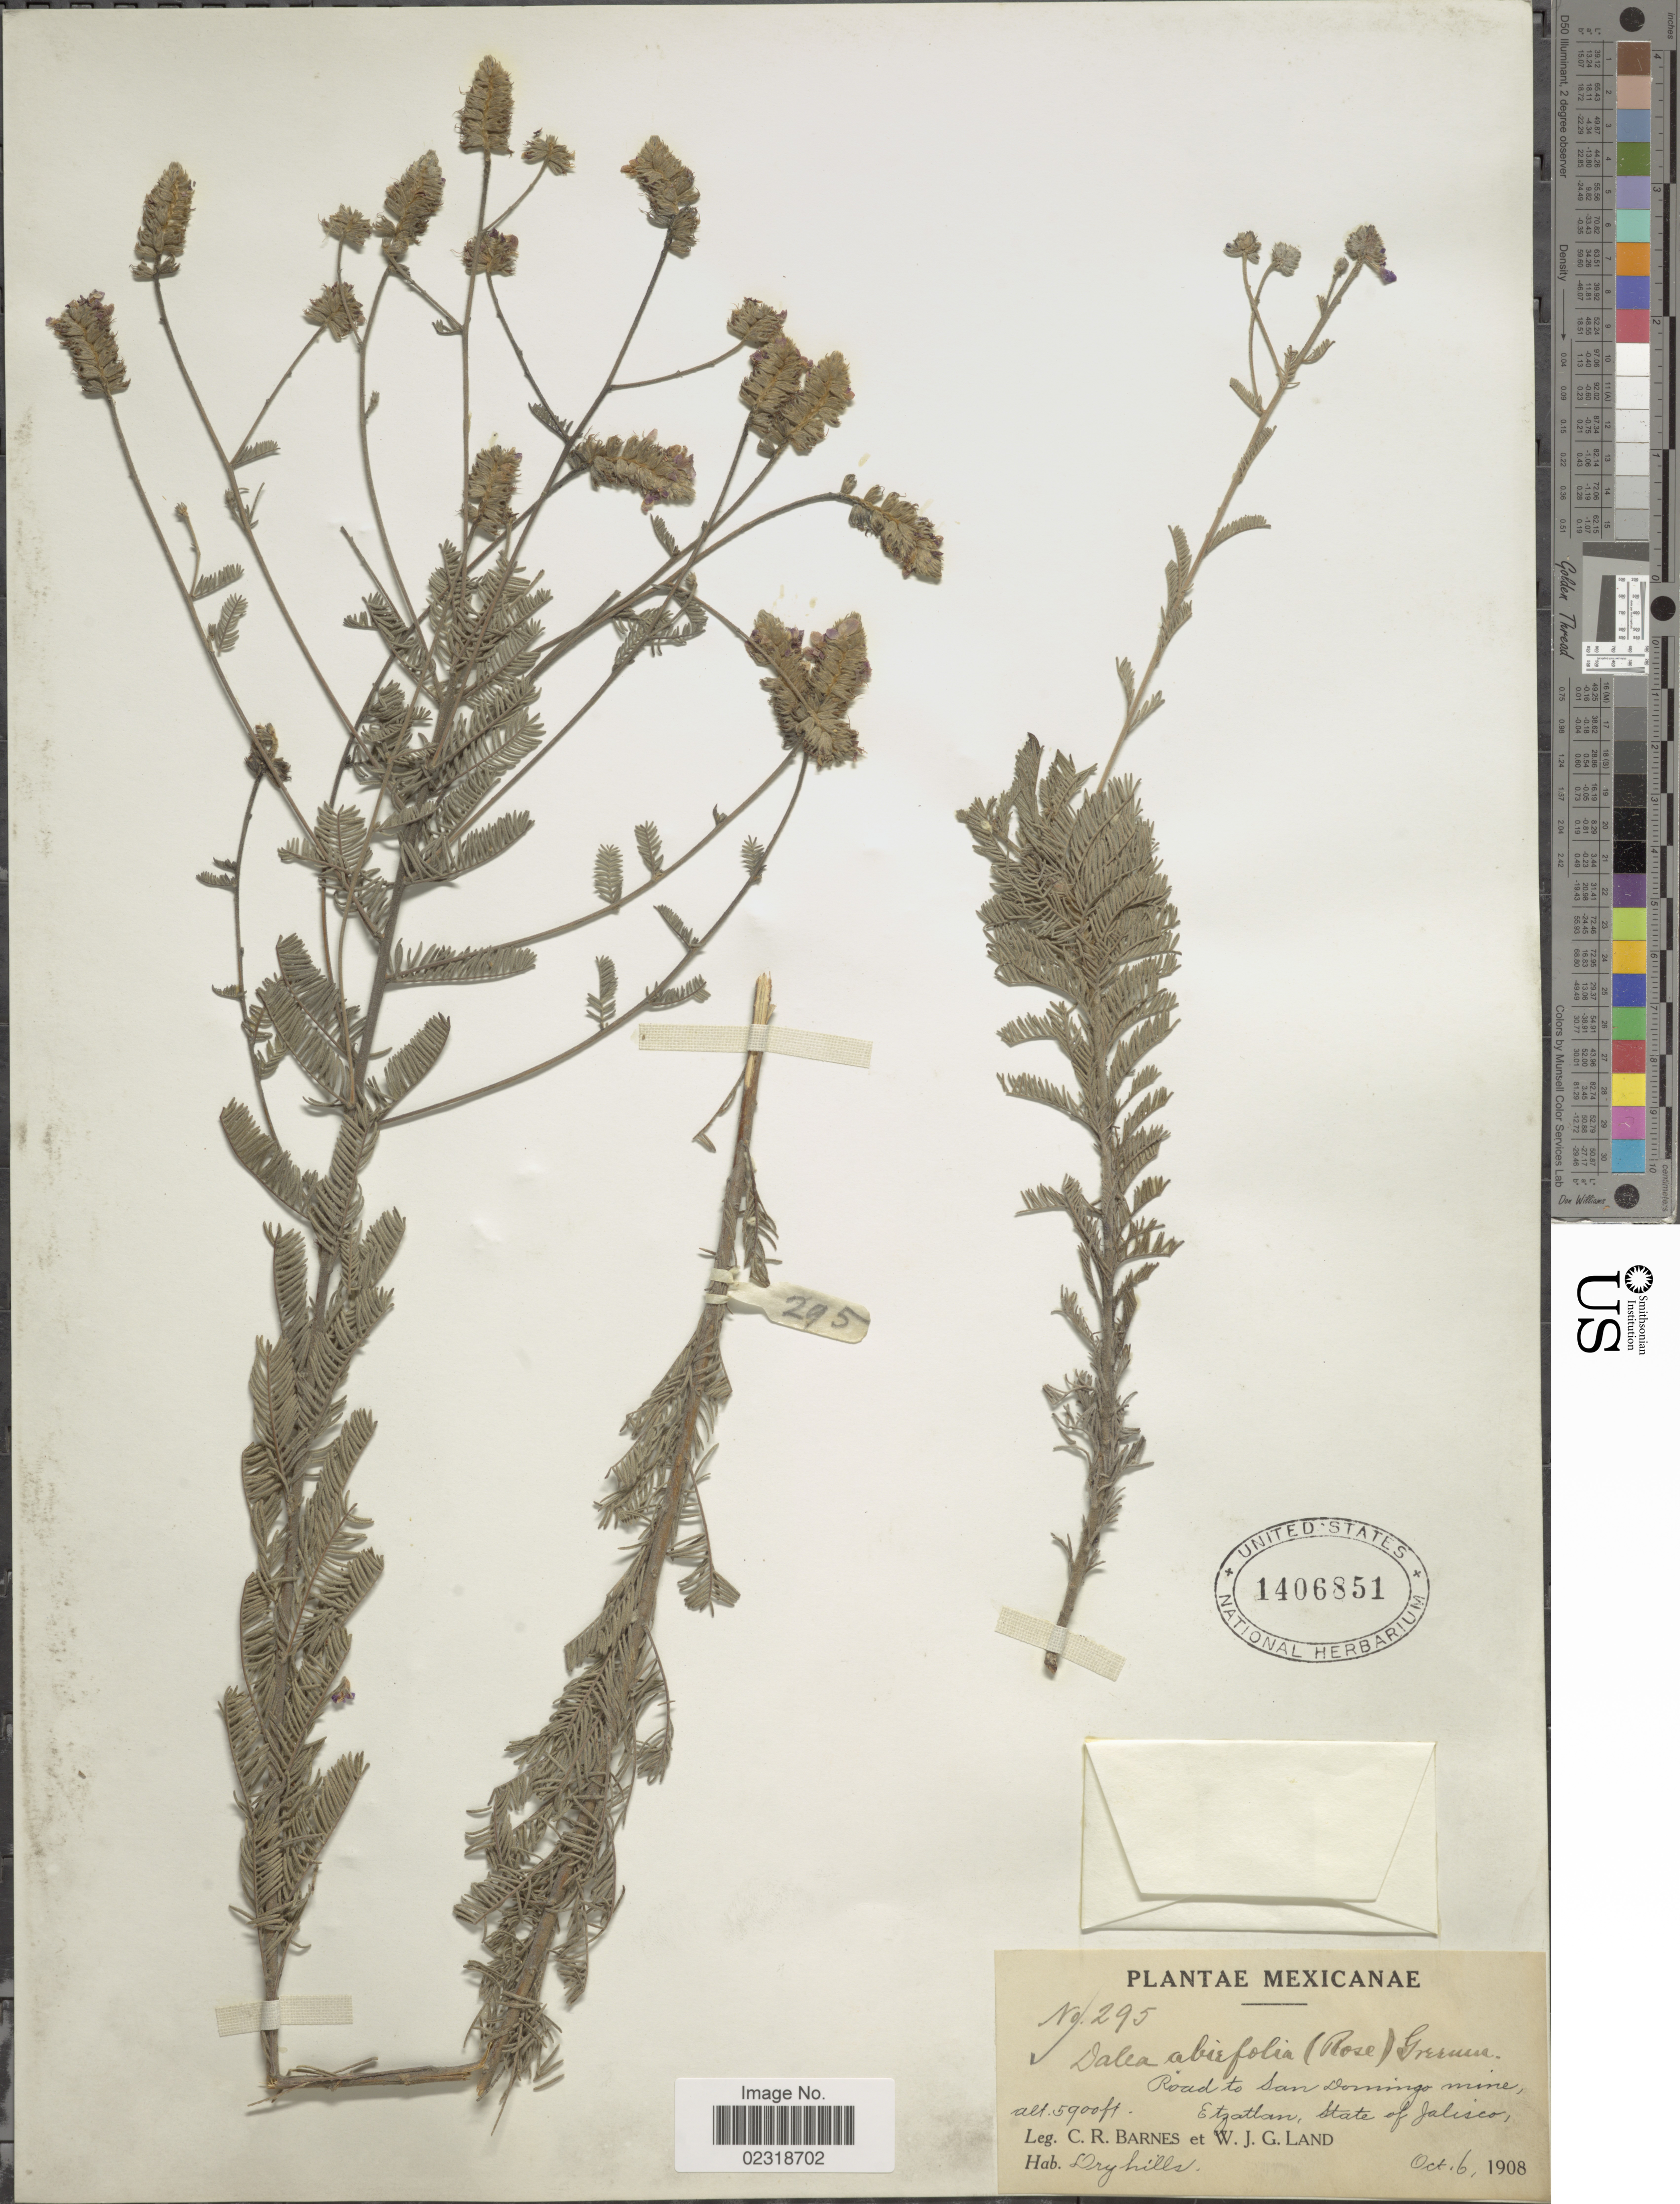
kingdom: Plantae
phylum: Tracheophyta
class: Magnoliopsida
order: Fabales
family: Fabaceae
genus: Dalea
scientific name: Dalea abietifolia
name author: (Rydb.) Bullock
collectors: C. R. Barnes & W. J. G. Land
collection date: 1908-10-06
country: Mexico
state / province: Jalisco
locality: Road to San Domingo mine, Etzatlan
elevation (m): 1798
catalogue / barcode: US 1406851